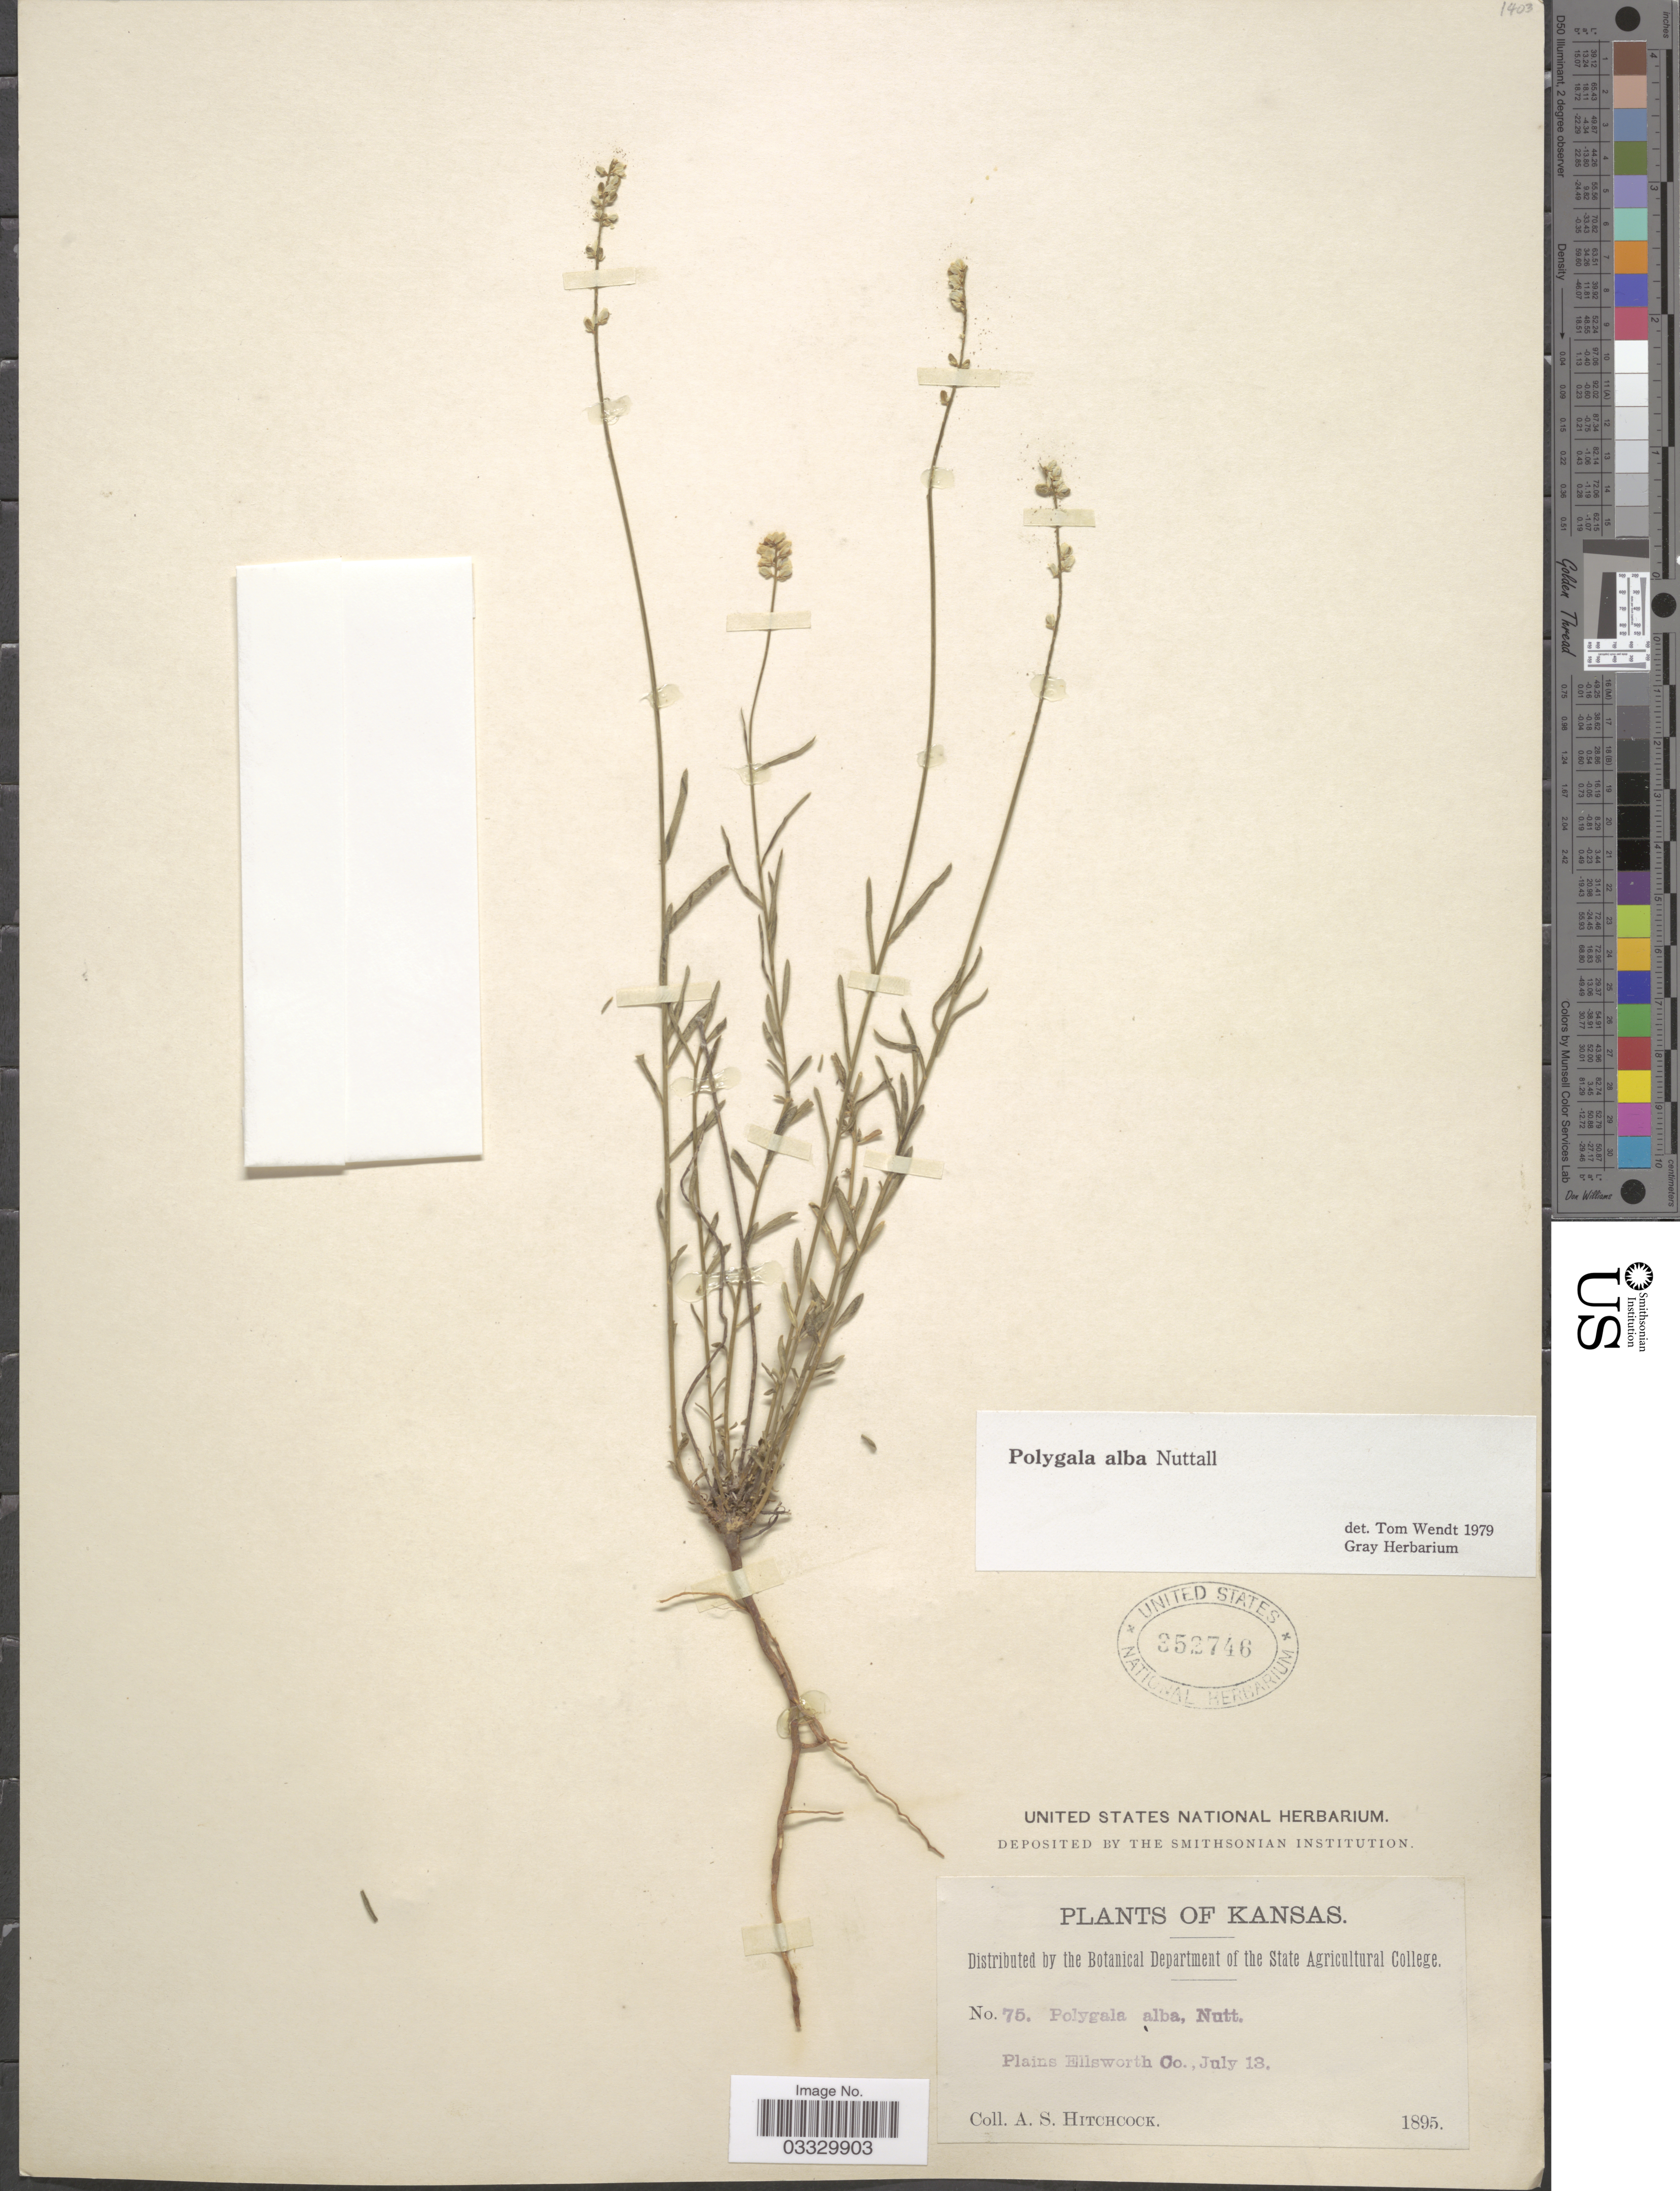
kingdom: Plantae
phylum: Tracheophyta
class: Magnoliopsida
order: Fabales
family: Polygalaceae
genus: Polygala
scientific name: Polygala alba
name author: Nutt.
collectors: A. S. Hitchcock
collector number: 75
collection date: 1895-07-13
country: United States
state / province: Kansas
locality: Plains Ellsworth Co.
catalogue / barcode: US 352746